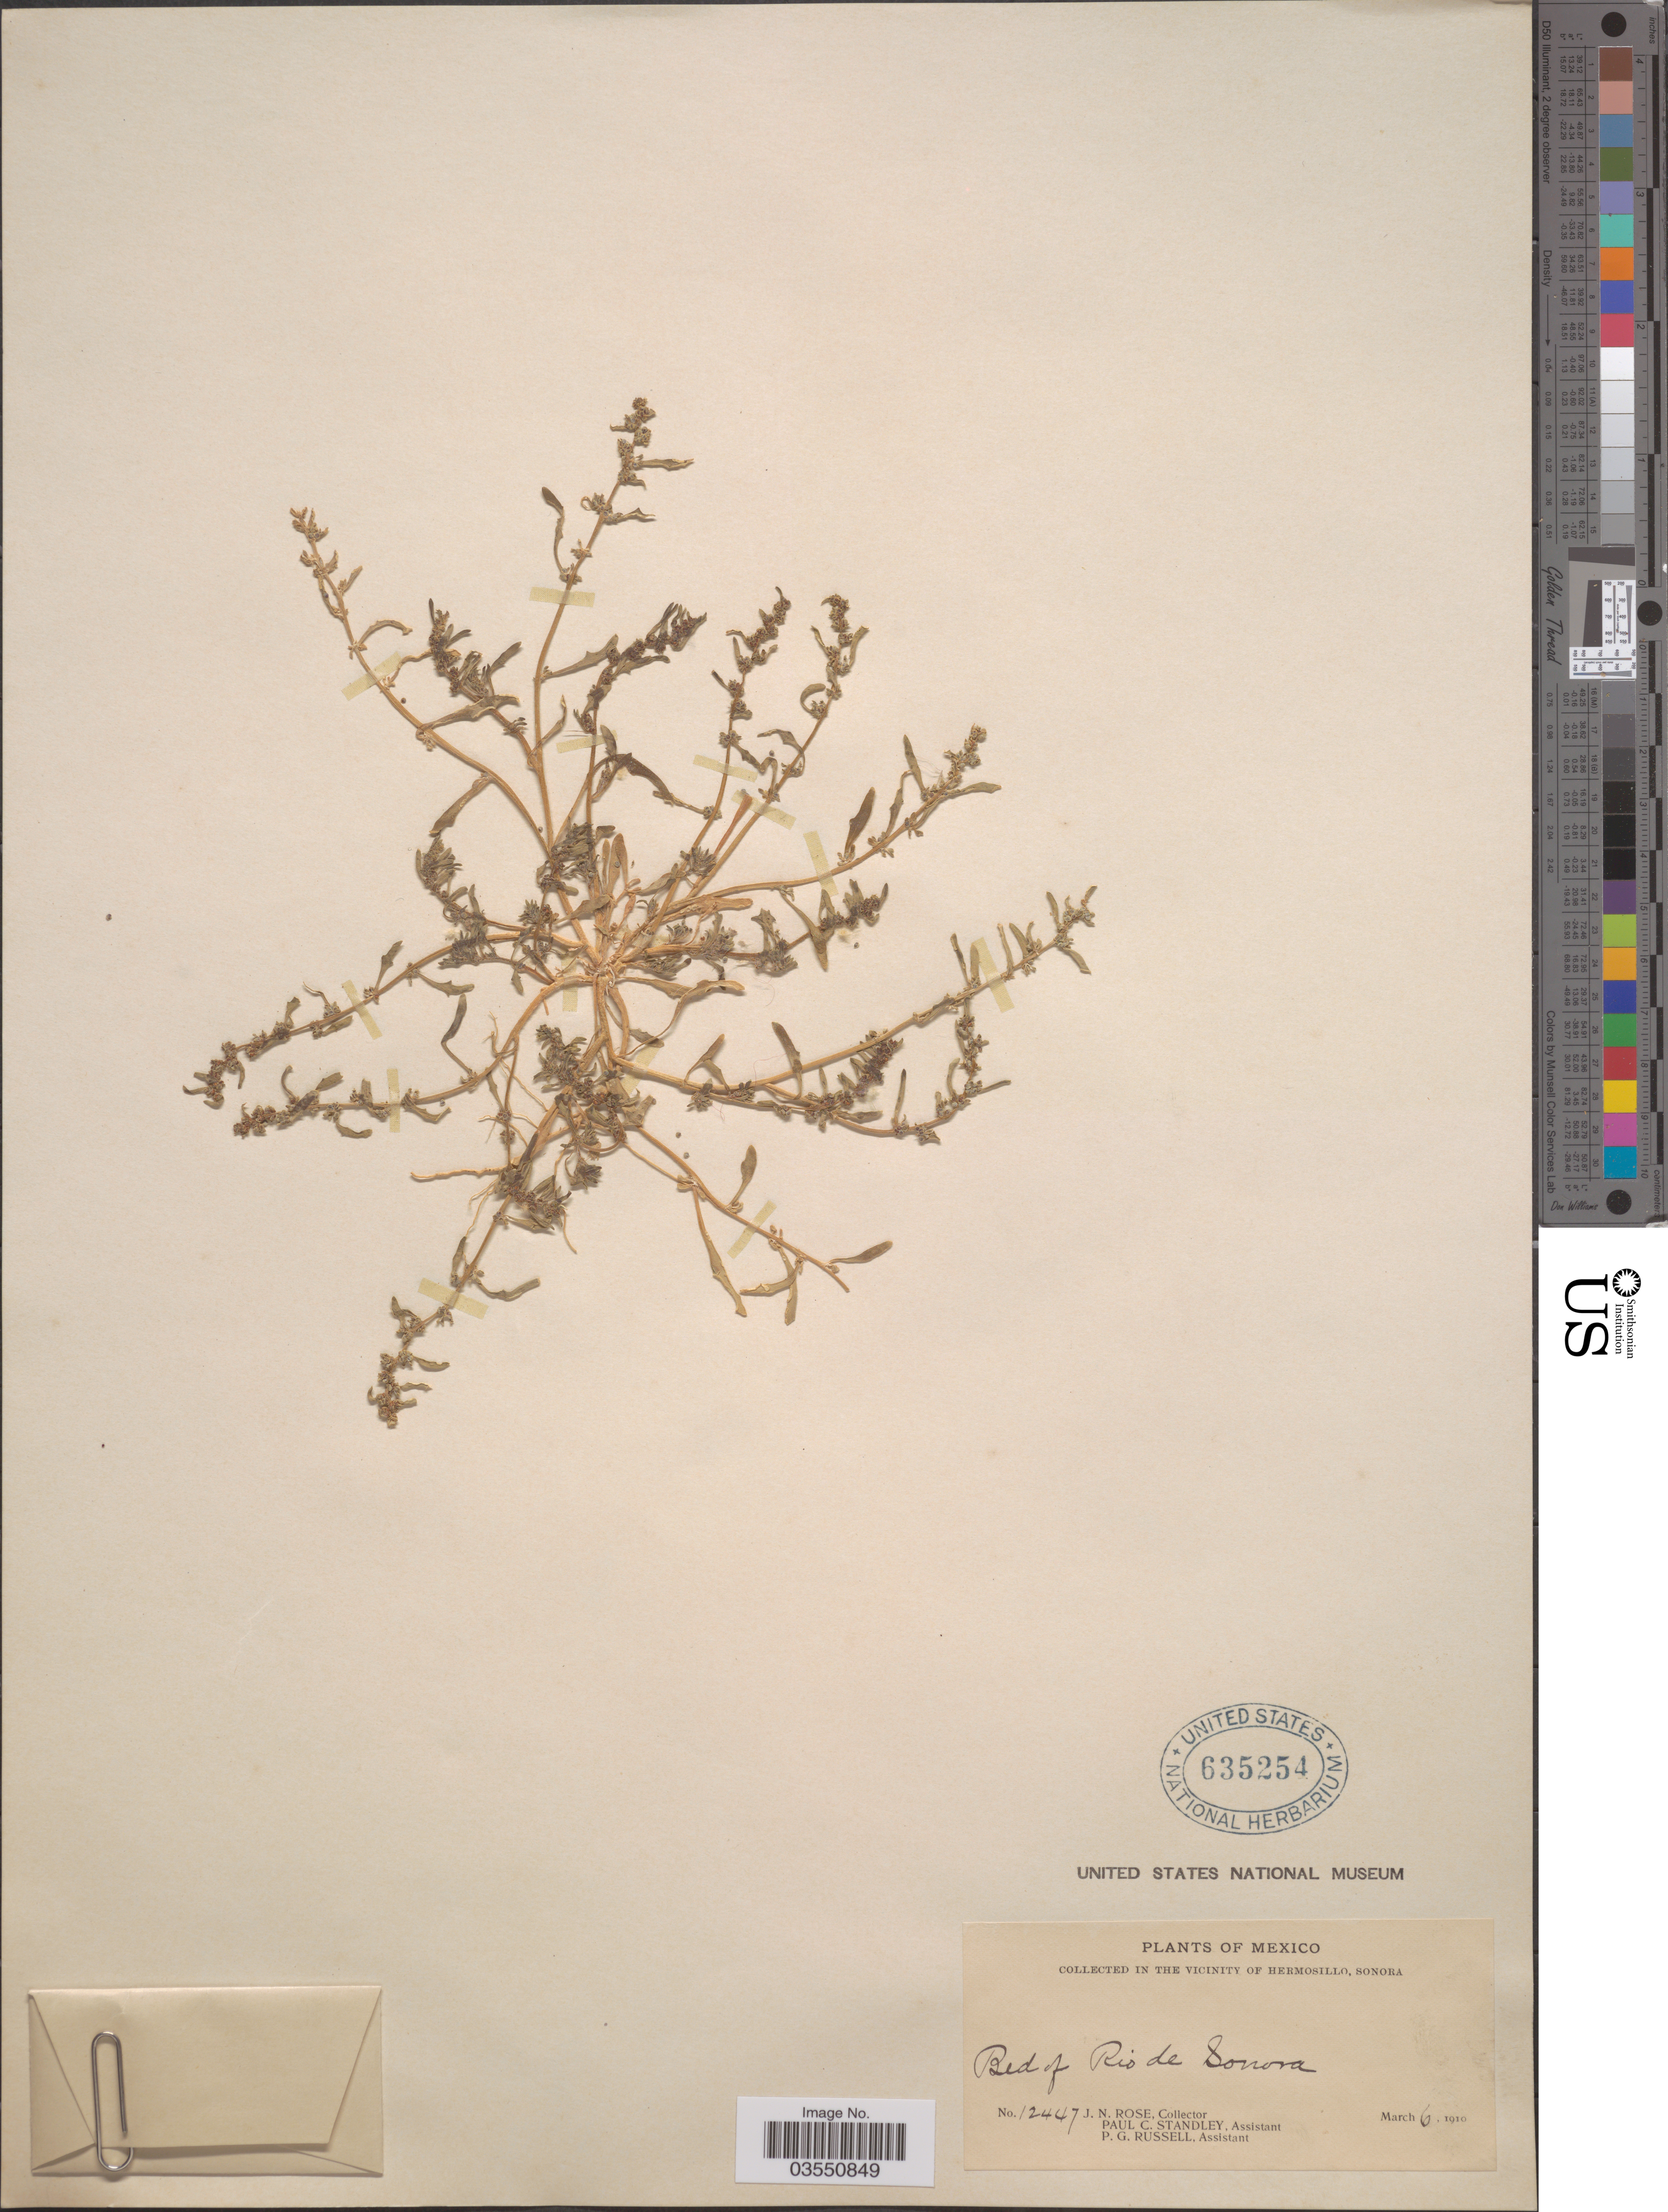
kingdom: Plantae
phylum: Tracheophyta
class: Magnoliopsida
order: Caryophyllales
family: Amaranthaceae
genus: Blitum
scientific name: Blitum nuttallianum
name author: Schult.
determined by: Strong, Mark T., (BOT), Smithsonian Institution - National Museum of Natural History (UNITED STATES)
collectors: J. N. Rose, P. C. Standley & P. G. Russell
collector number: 12447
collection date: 1910-03-06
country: Mexico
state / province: Sonora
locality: In the vicinity of Hermosillo. Bed of Rio de Sonora.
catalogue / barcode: US 635254